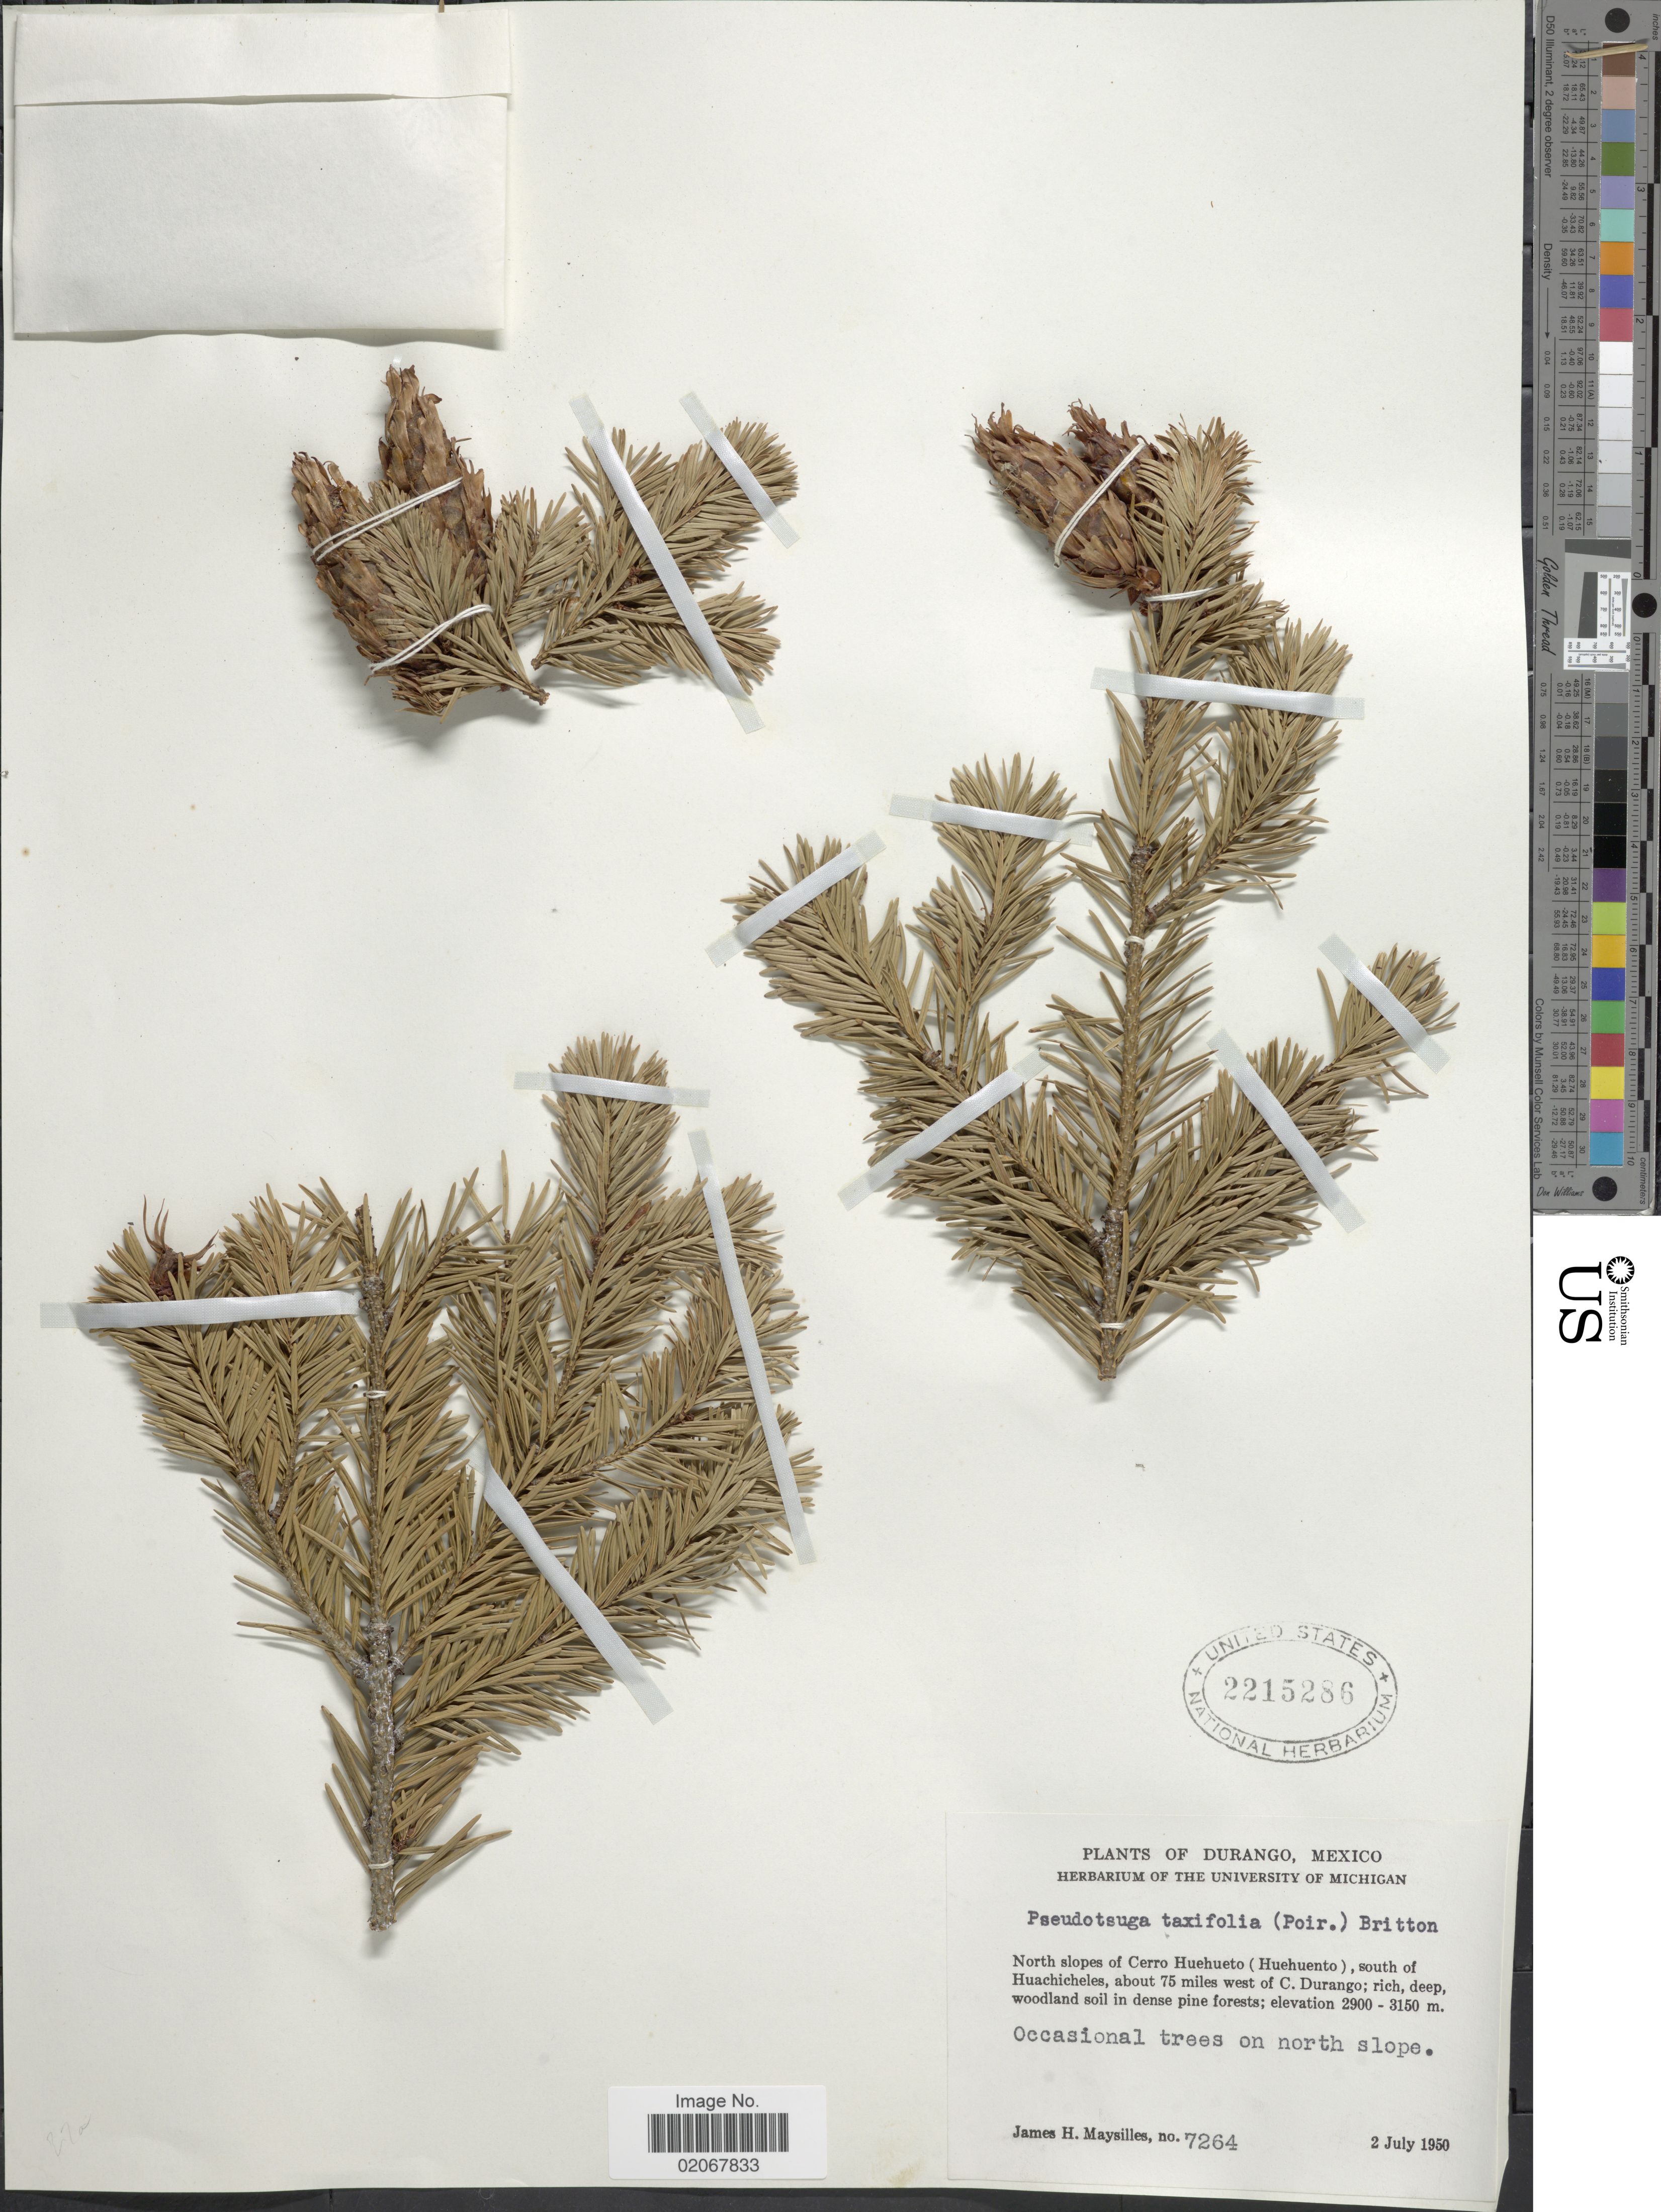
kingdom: Plantae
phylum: Tracheophyta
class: Pinopsida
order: Pinales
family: Pinaceae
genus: Pseudotsuga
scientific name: Pseudotsuga menziesii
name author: (Mirb.) Franco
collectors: J. Maysilles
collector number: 7264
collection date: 1950-07-02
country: Mexico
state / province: Durango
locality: North slopes of Cerro Huehueto ( Huehuento), south of Huachicheles, about 75 miles west of C. Durango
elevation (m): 2900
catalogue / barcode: US 2215286